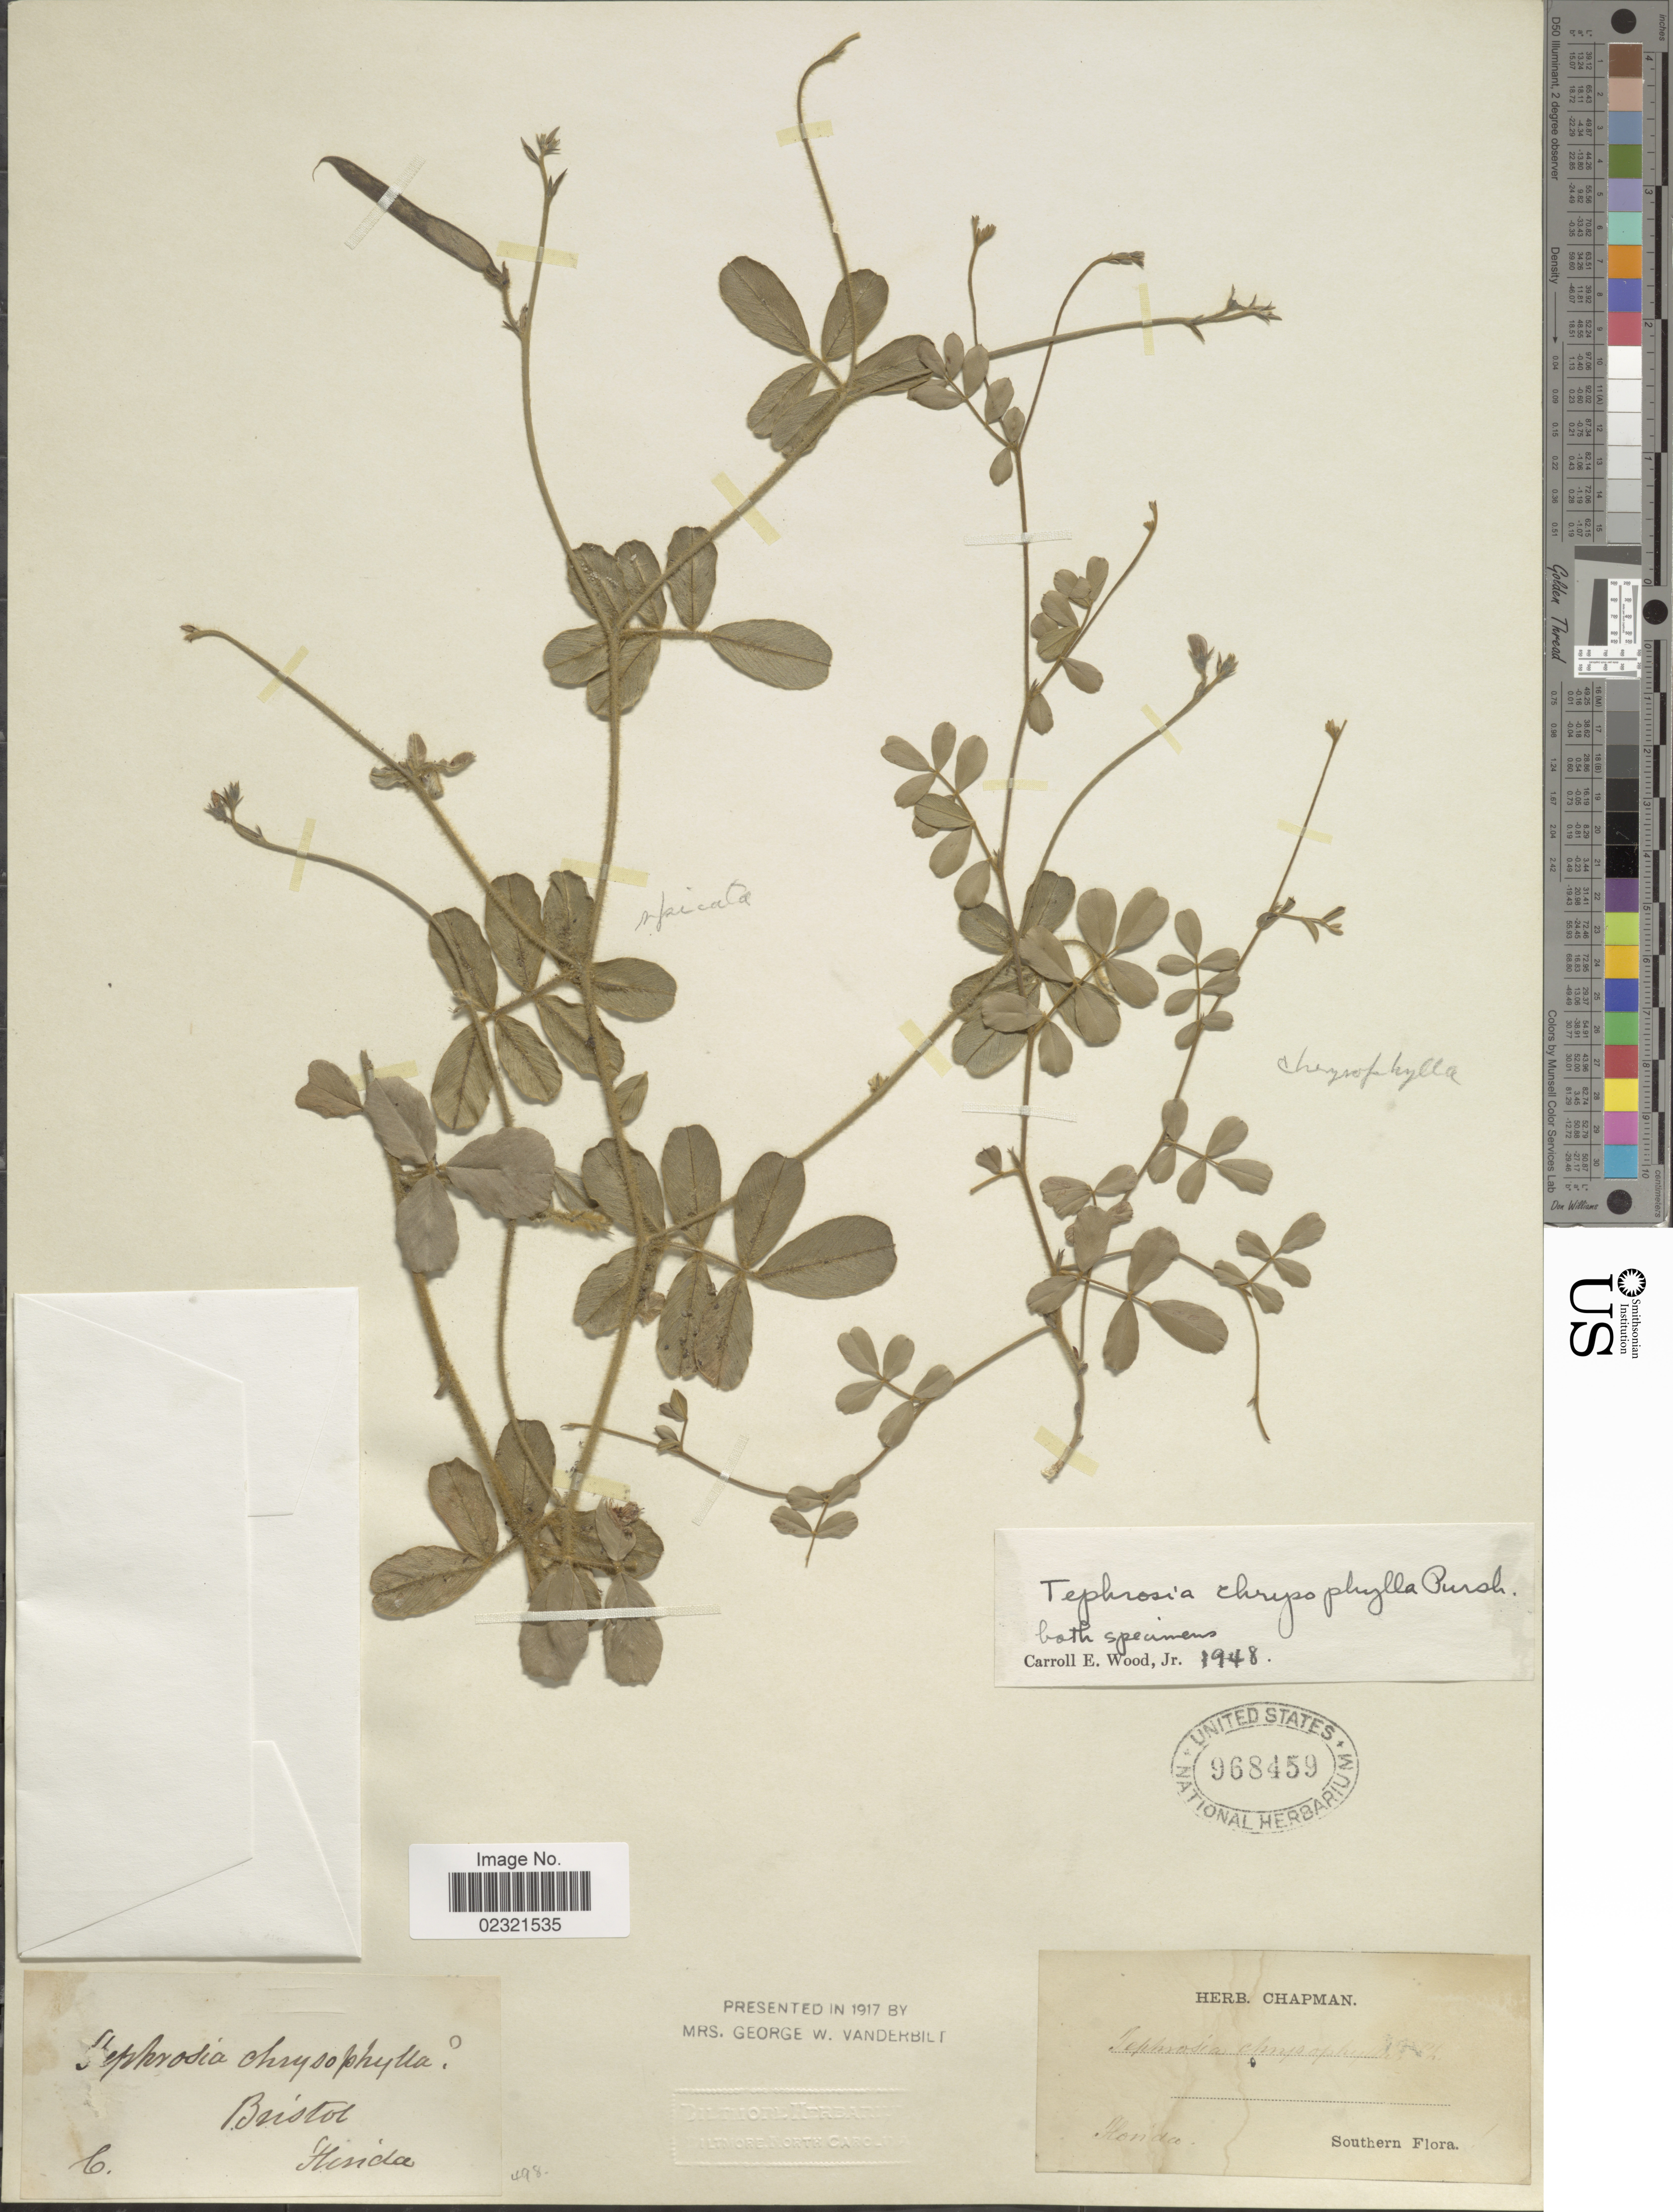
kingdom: Plantae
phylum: Tracheophyta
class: Magnoliopsida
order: Fabales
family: Fabaceae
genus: Tephrosia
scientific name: Tephrosia chrysophylla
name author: Pursh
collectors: ex herb. Chapman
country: United States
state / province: Florida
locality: Southern. Bristol.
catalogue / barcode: US 968459